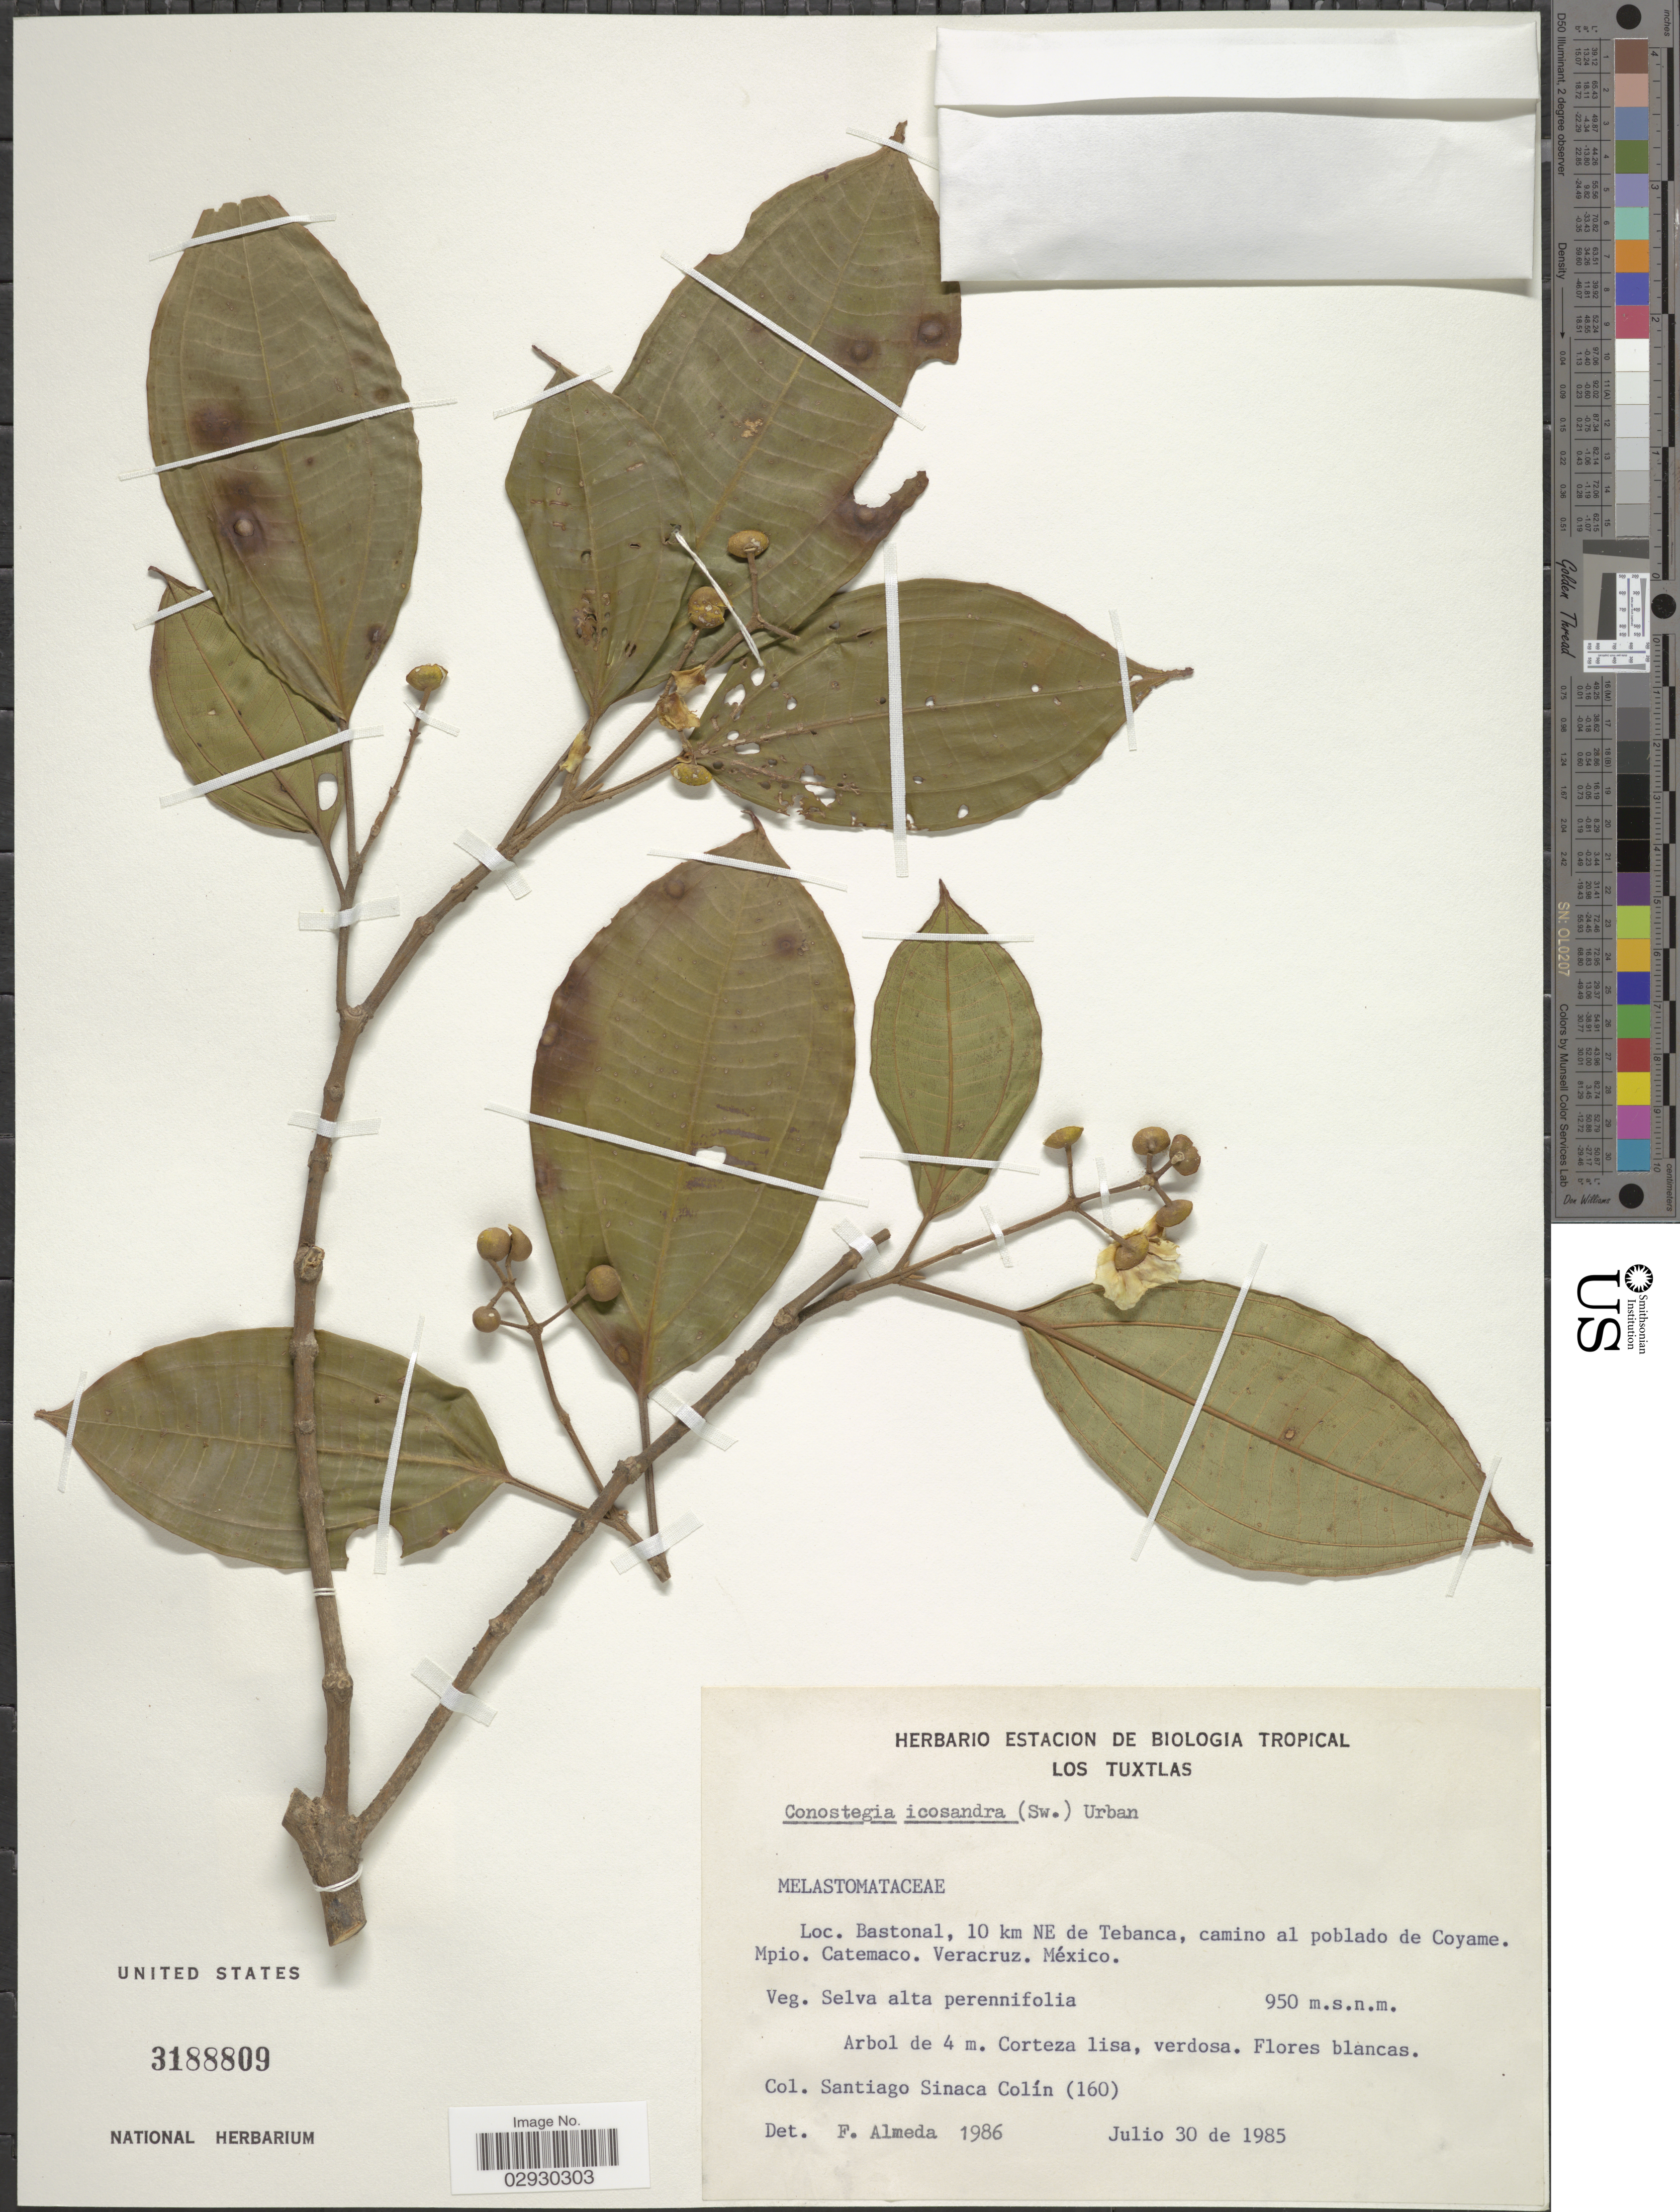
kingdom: Plantae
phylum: Tracheophyta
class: Magnoliopsida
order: Myrtales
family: Melastomataceae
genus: Conostegia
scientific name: Conostegia icosandra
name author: (Sw.) Urb.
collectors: S. Sinaca-Colin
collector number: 160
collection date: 1985-07-30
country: Mexico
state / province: Veracruz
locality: Bastonal, 10 km NE de Tebana, camino al poblado de coyame. Mpio. Catemaco. Veracruz.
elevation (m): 950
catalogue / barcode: US 3188809